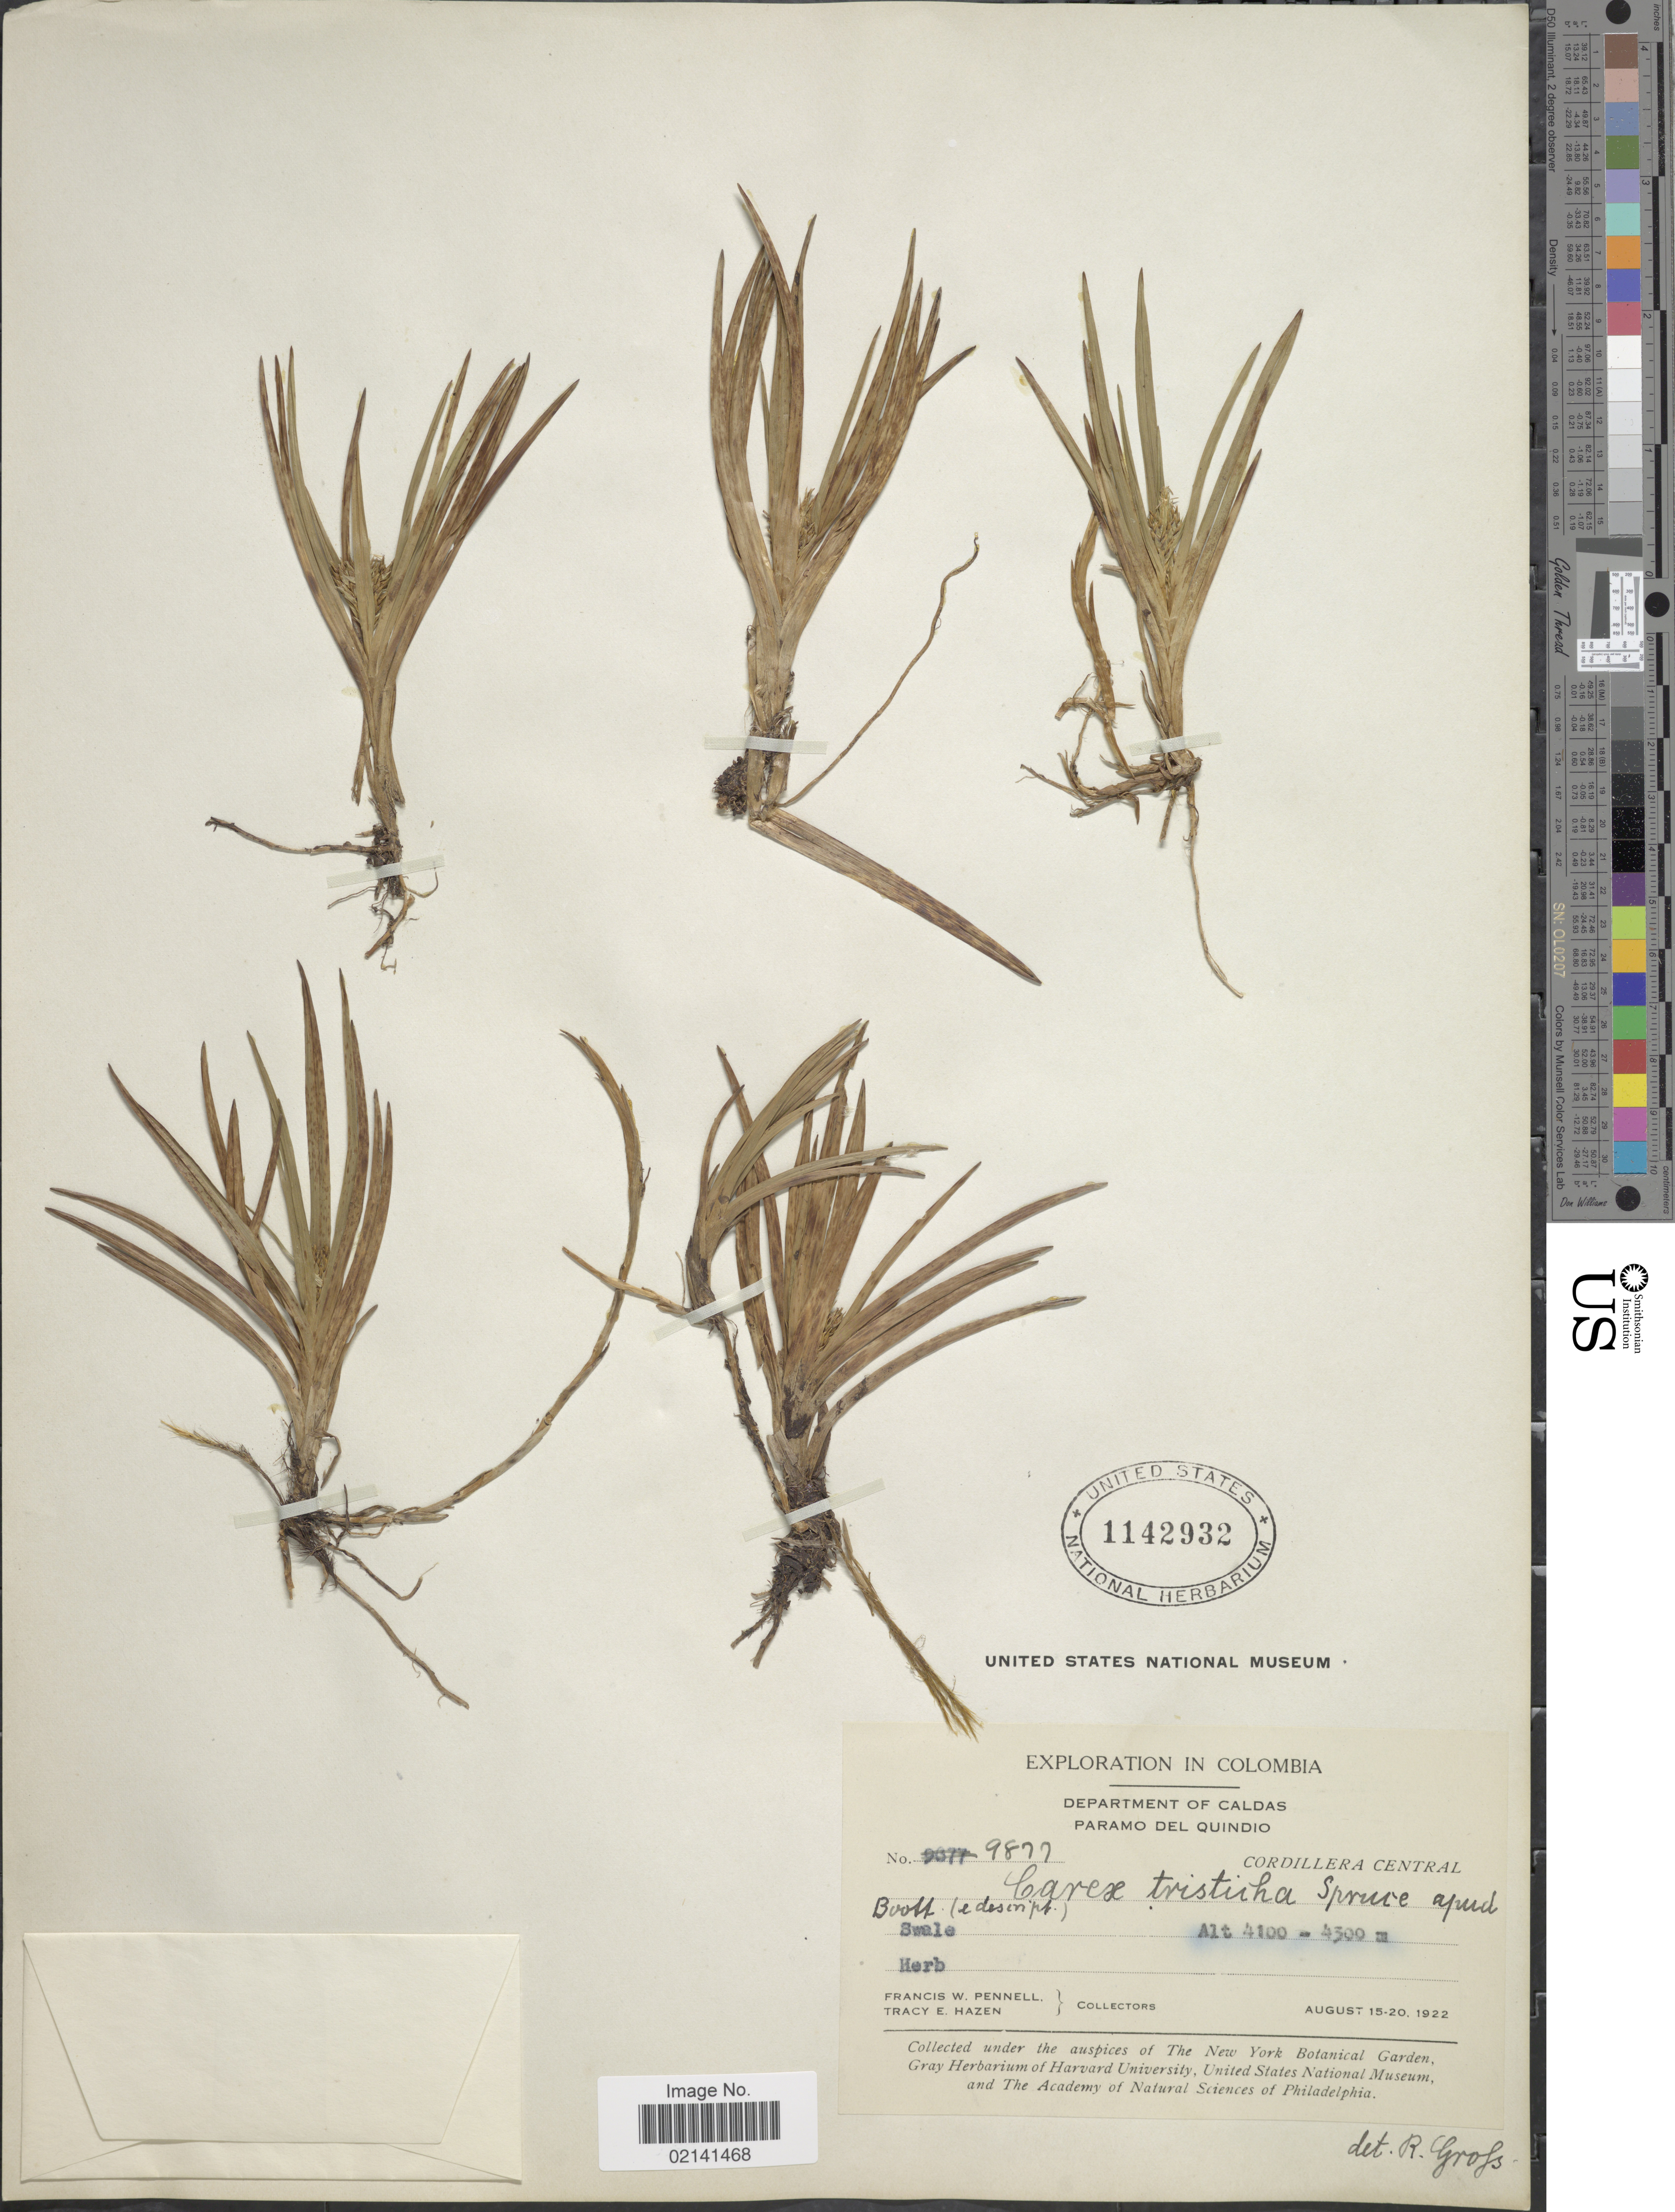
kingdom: Plantae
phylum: Tracheophyta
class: Liliopsida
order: Poales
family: Cyperaceae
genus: Carex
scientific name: Carex tamana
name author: Steyerm.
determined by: Jimnéz-Mejias, Pedro, (UPOS), Universidad Pablo de Olavide (SPAIN)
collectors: F. W. Pennell & T. E. Hazen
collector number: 9877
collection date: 1922-08-15/1922-08-20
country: Colombia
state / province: Caldas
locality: Department of Caldas, Paramo Del Quindio. Cordillera Central,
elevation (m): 4100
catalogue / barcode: US 1142932